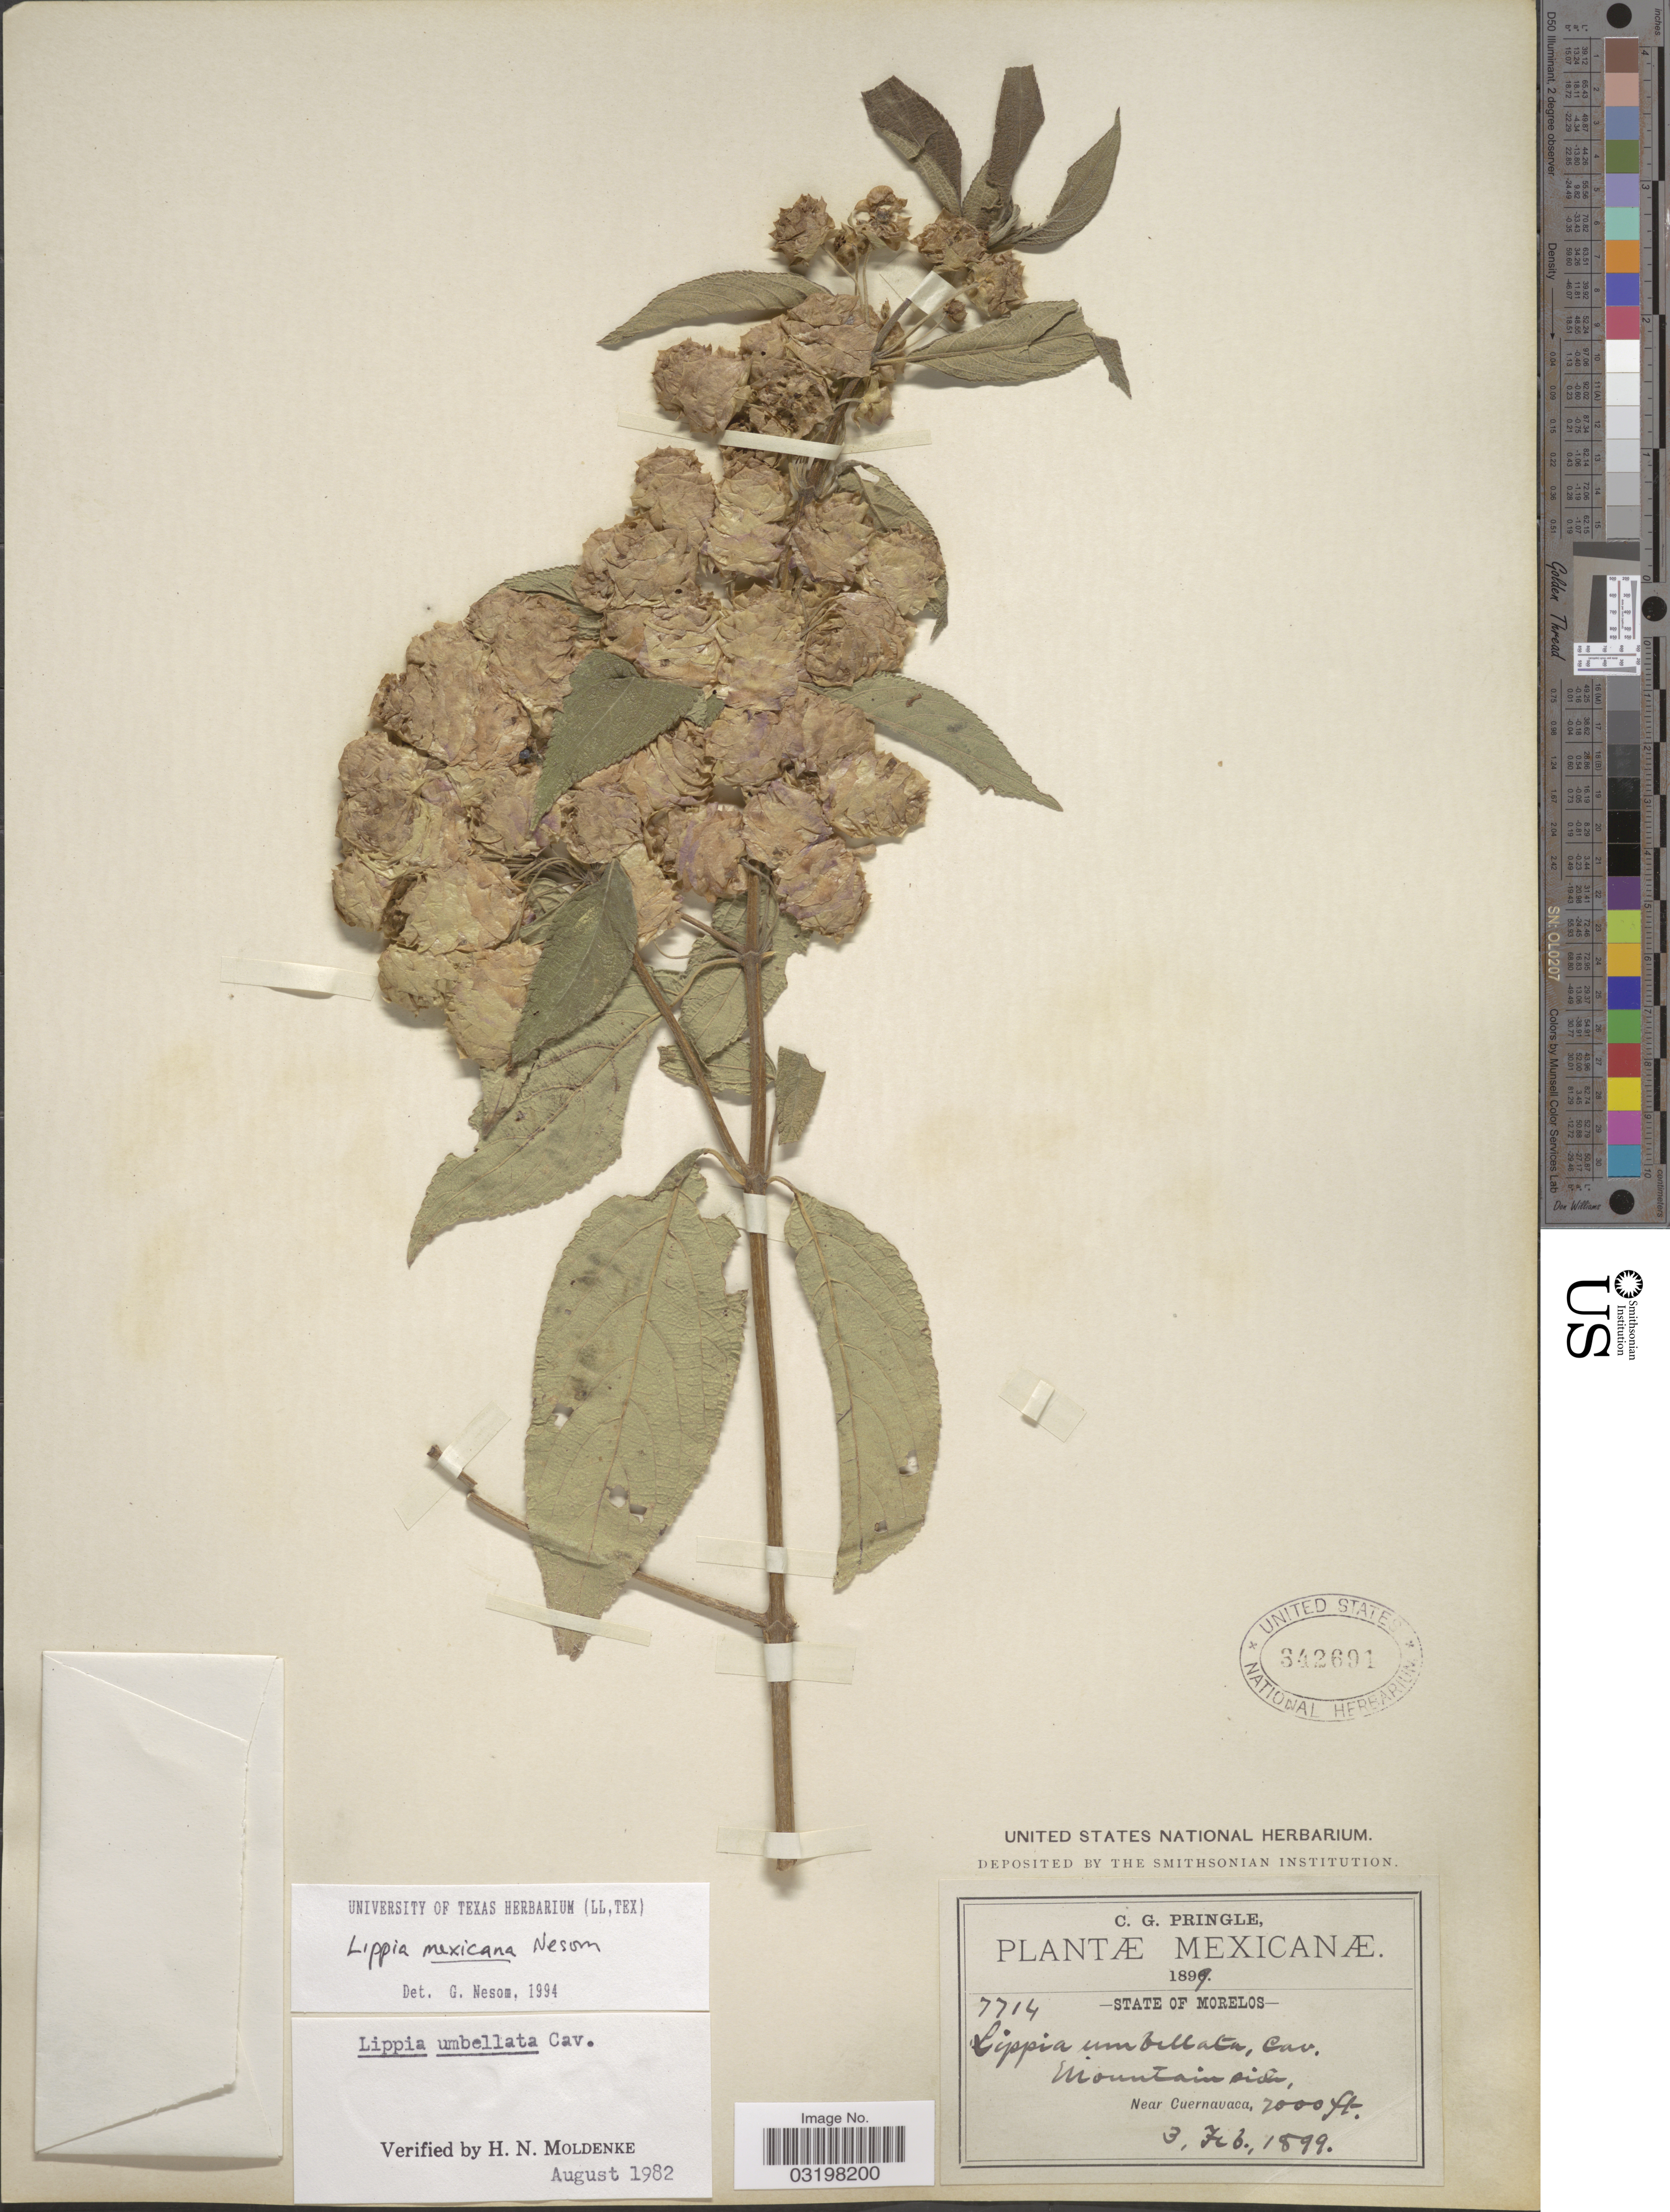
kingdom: Plantae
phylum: Tracheophyta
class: Magnoliopsida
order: Lamiales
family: Verbenaceae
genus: Lippia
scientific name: Lippia mexicana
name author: G.L. Nesom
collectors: C. G. Pringle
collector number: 7714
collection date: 1899-02-03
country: Mexico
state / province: Morelos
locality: Mountainside, Near Cuernavaca.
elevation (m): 610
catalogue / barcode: US 342691